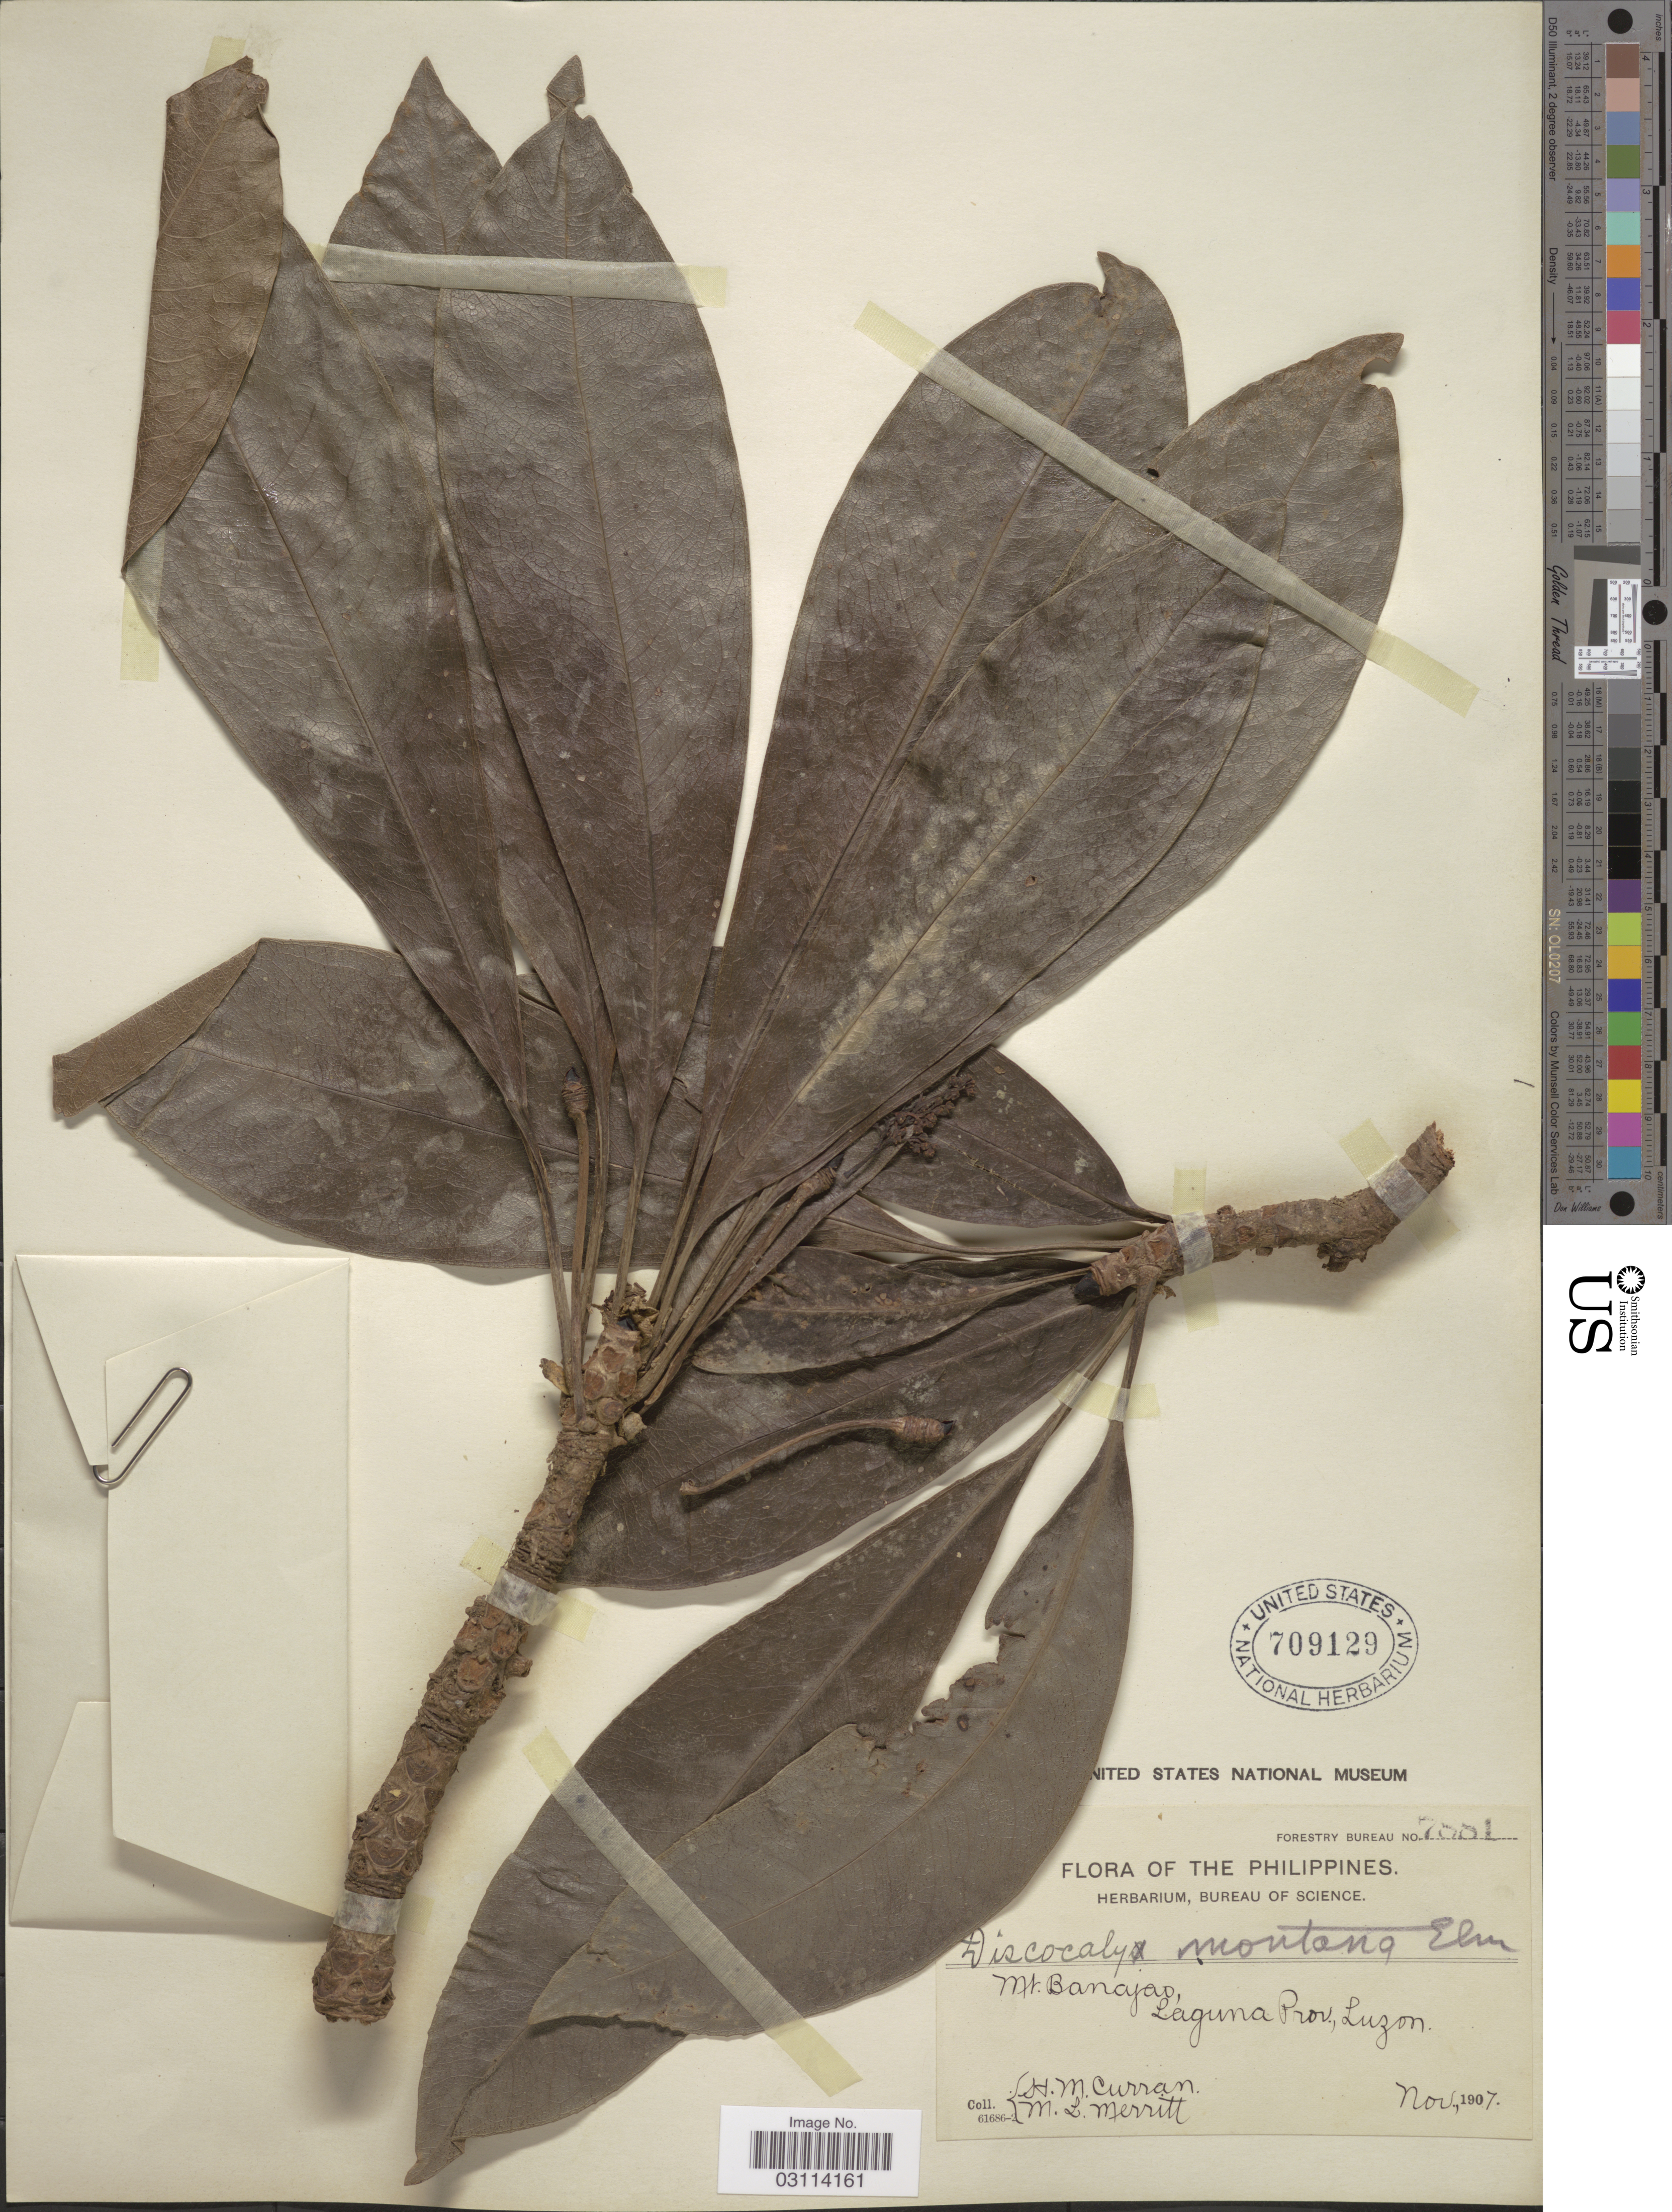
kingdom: Plantae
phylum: Tracheophyta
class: Magnoliopsida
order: Ericales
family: Primulaceae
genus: Discocalyx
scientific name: Discocalyx montana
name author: Elmer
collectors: H. M. Curran & M. L. Merritt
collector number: Forestry Bureau 7881*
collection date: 1907-11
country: Philippines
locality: Mt. Banajao, Laguna Prov., Luzon.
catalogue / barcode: US 709129